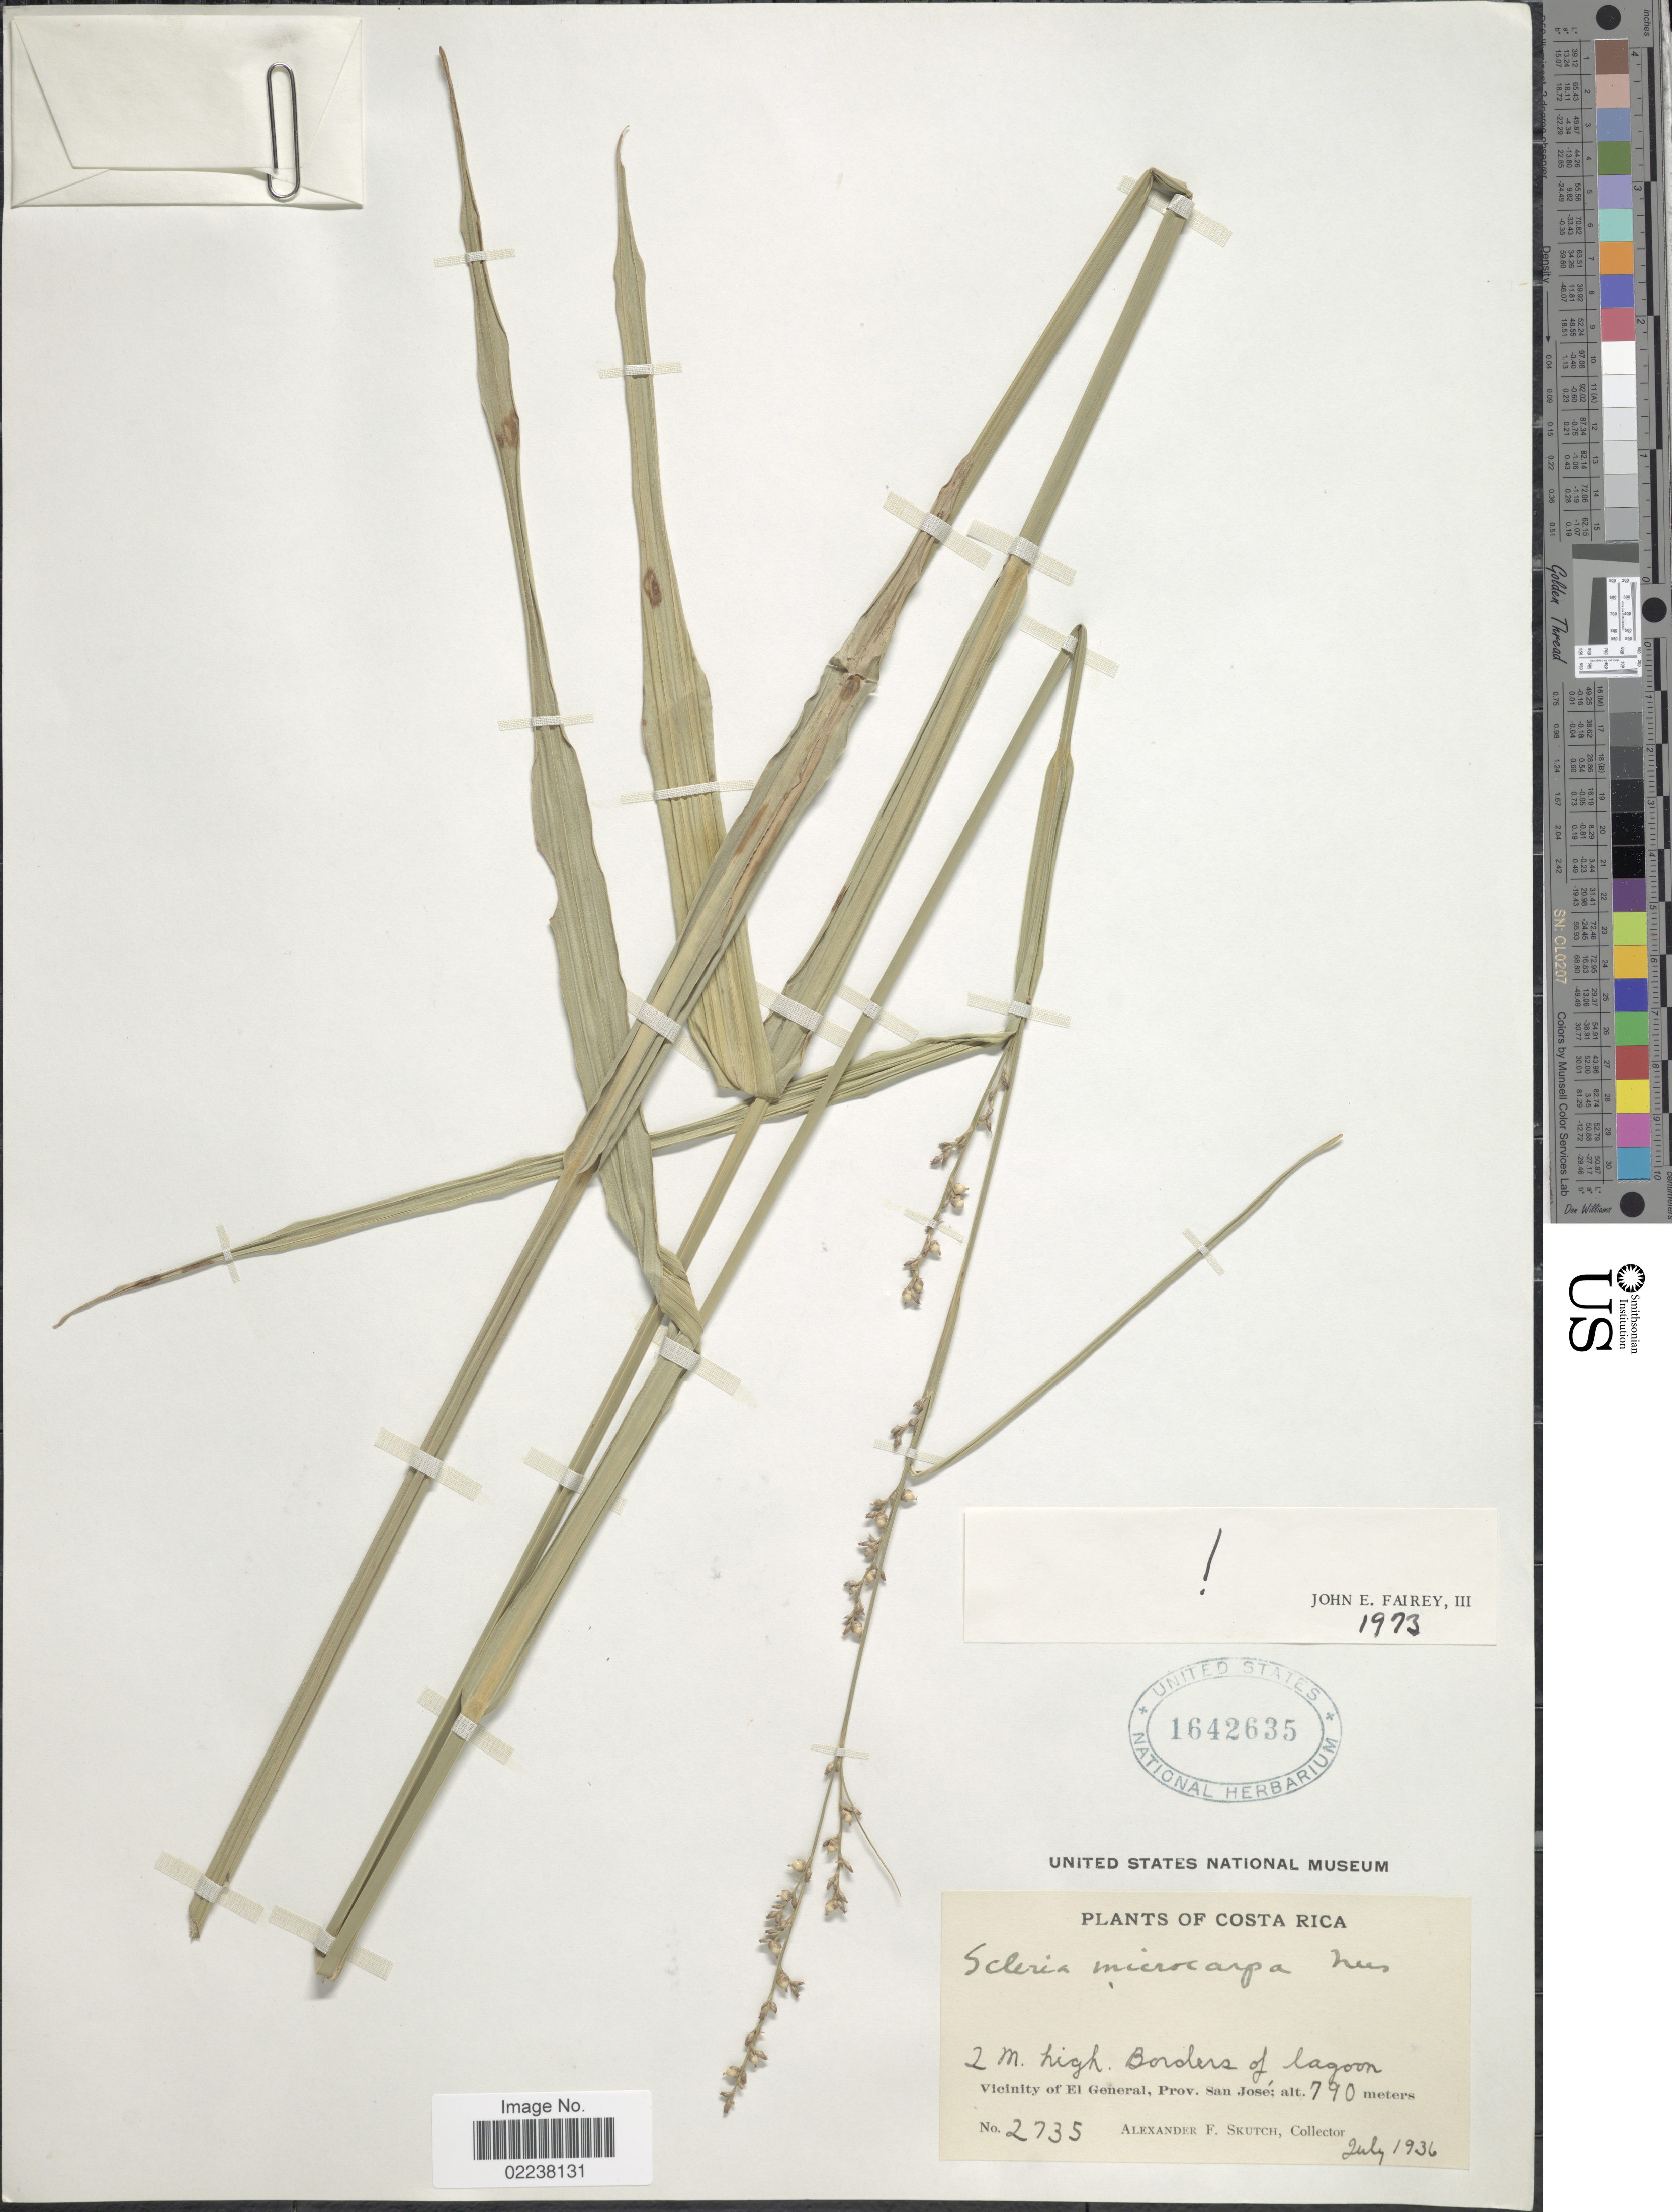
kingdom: Plantae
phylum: Tracheophyta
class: Liliopsida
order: Poales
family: Cyperaceae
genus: Scleria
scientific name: Scleria microcarpa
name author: Nees ex Kunth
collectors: A. F. Skutch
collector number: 2735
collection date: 1936-07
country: Costa Rica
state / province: San José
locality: Borders of Lagoon, Vicinity of El General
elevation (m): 790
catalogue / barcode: US 1642635